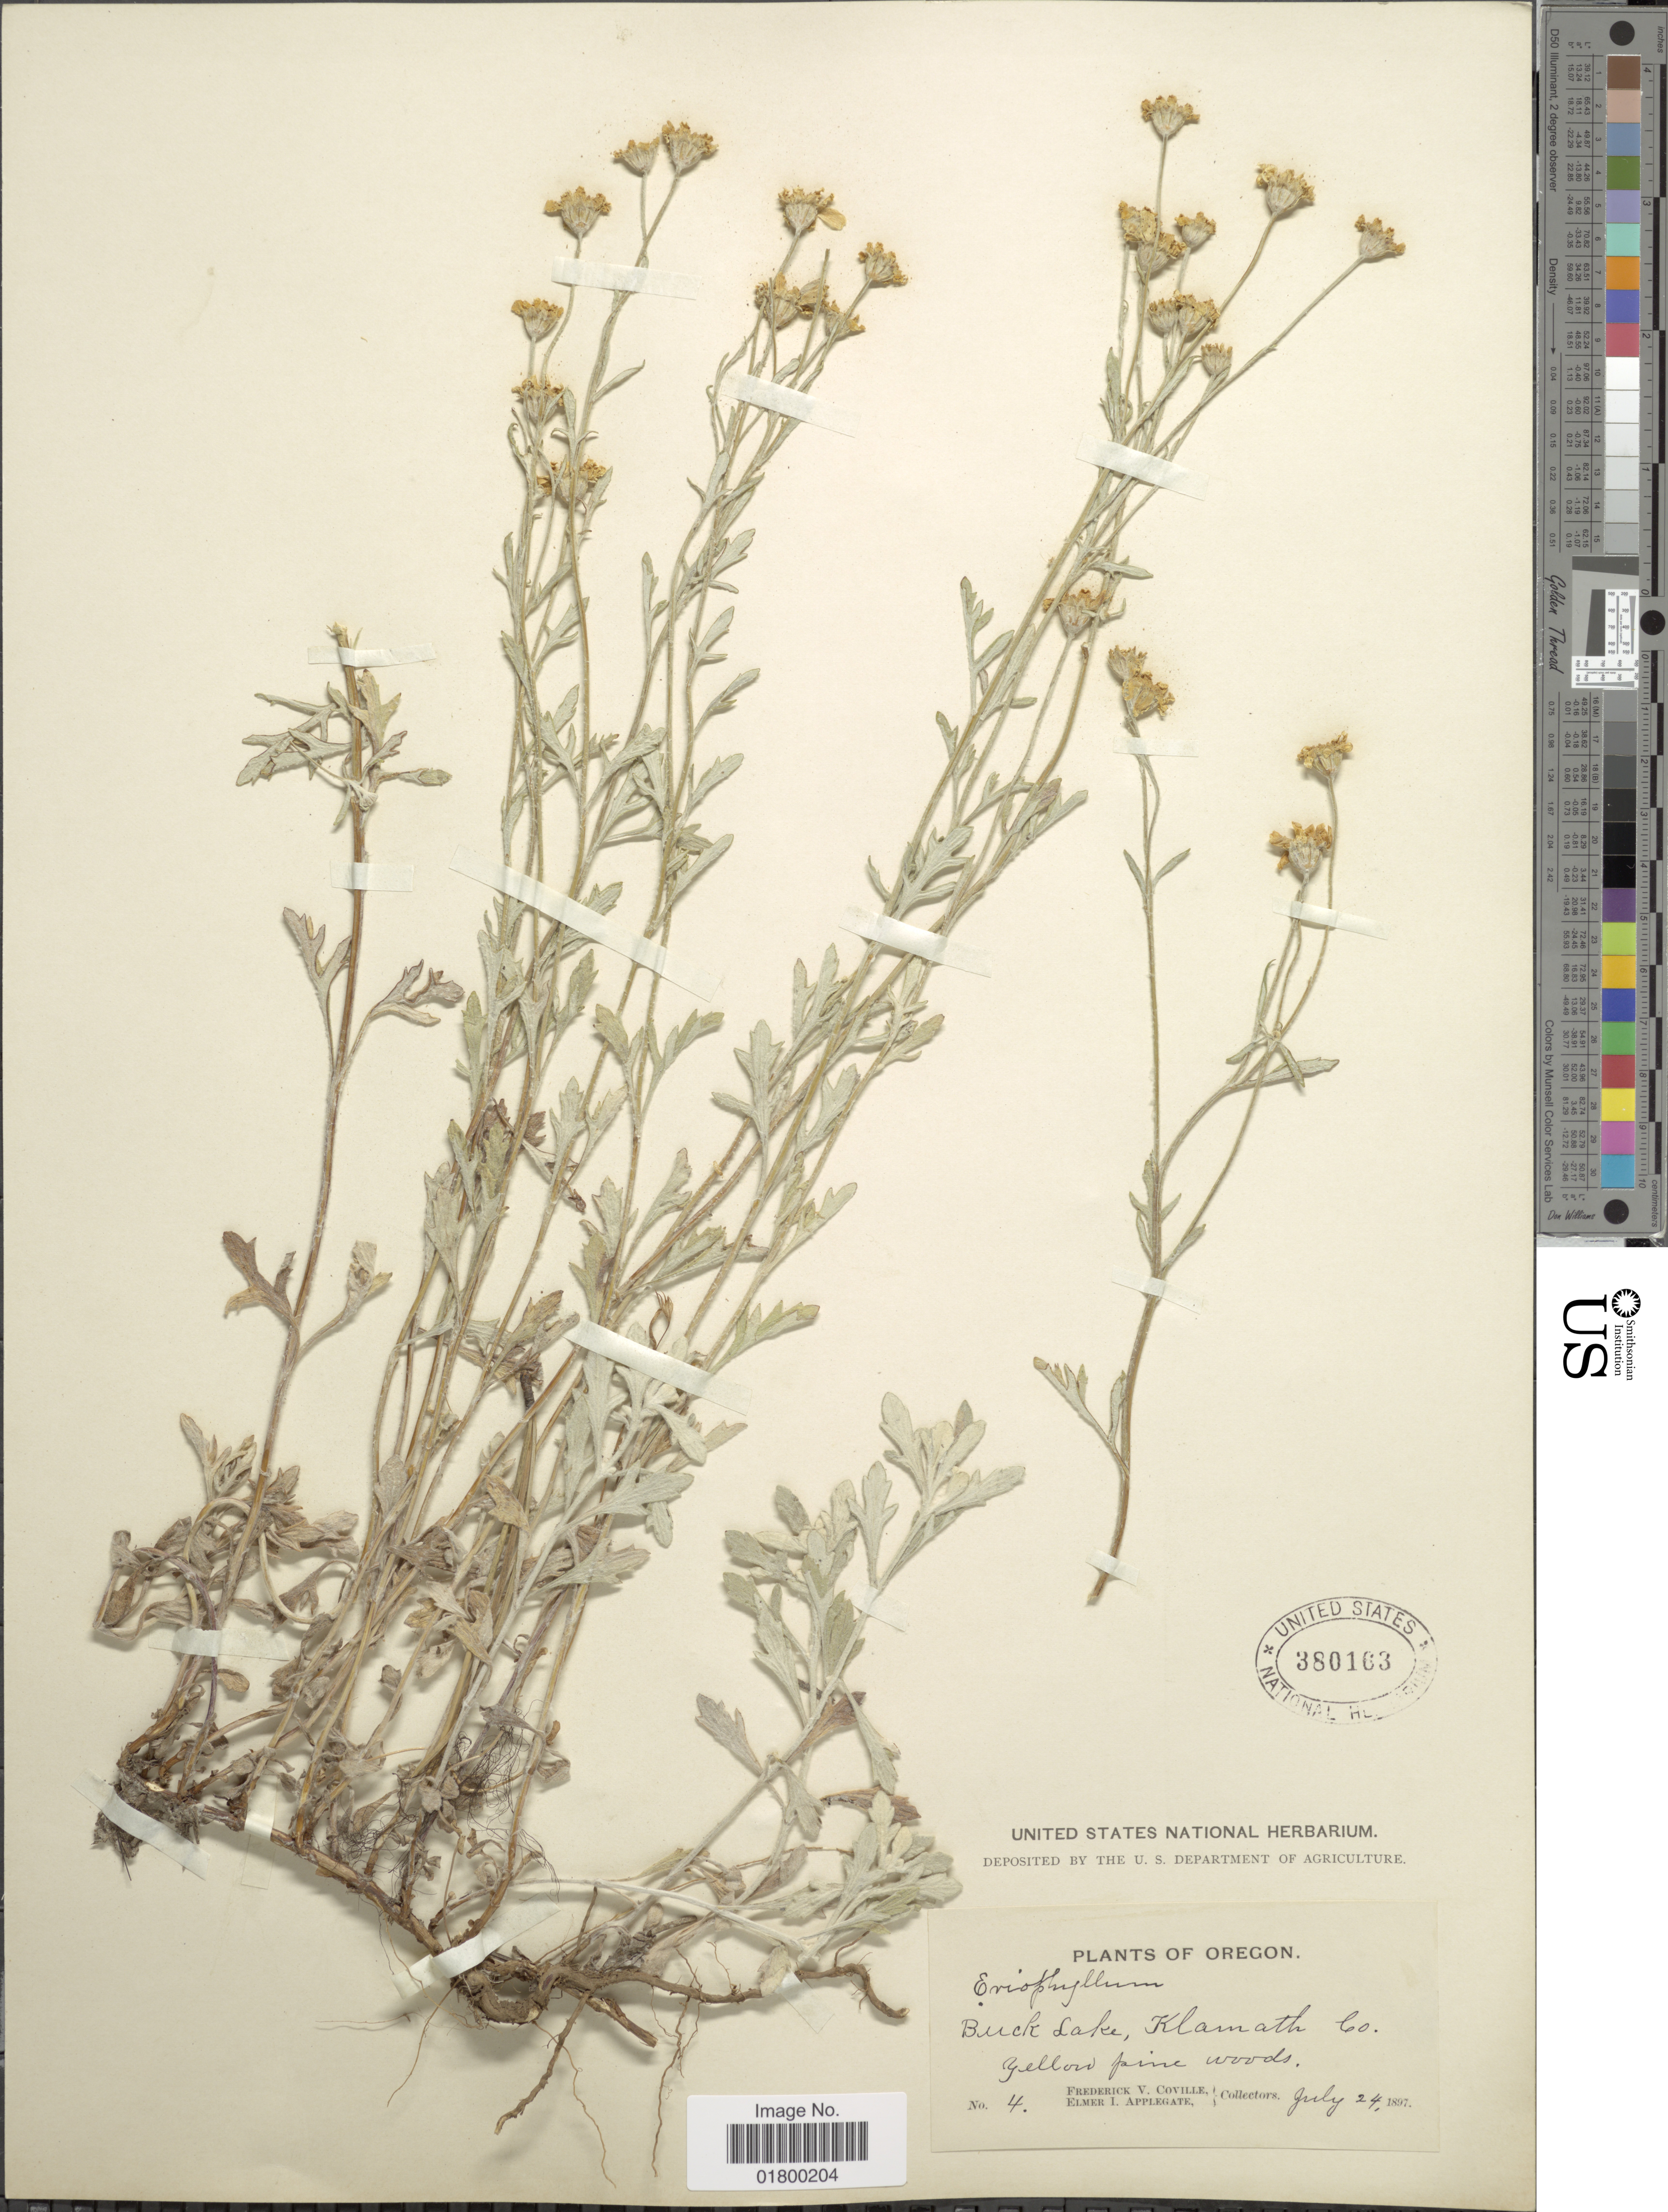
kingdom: Plantae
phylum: Tracheophyta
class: Magnoliopsida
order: Asterales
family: Asteraceae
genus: Eriophyllum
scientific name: Eriophyllum lanatum var. achillioides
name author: (DC.) Jeps.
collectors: F. V. Coville & E. I. Applegate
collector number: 4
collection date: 1897-07-24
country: United States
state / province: Oregon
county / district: Klamath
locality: Buck Lake, Klamath Co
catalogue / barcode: US 380163